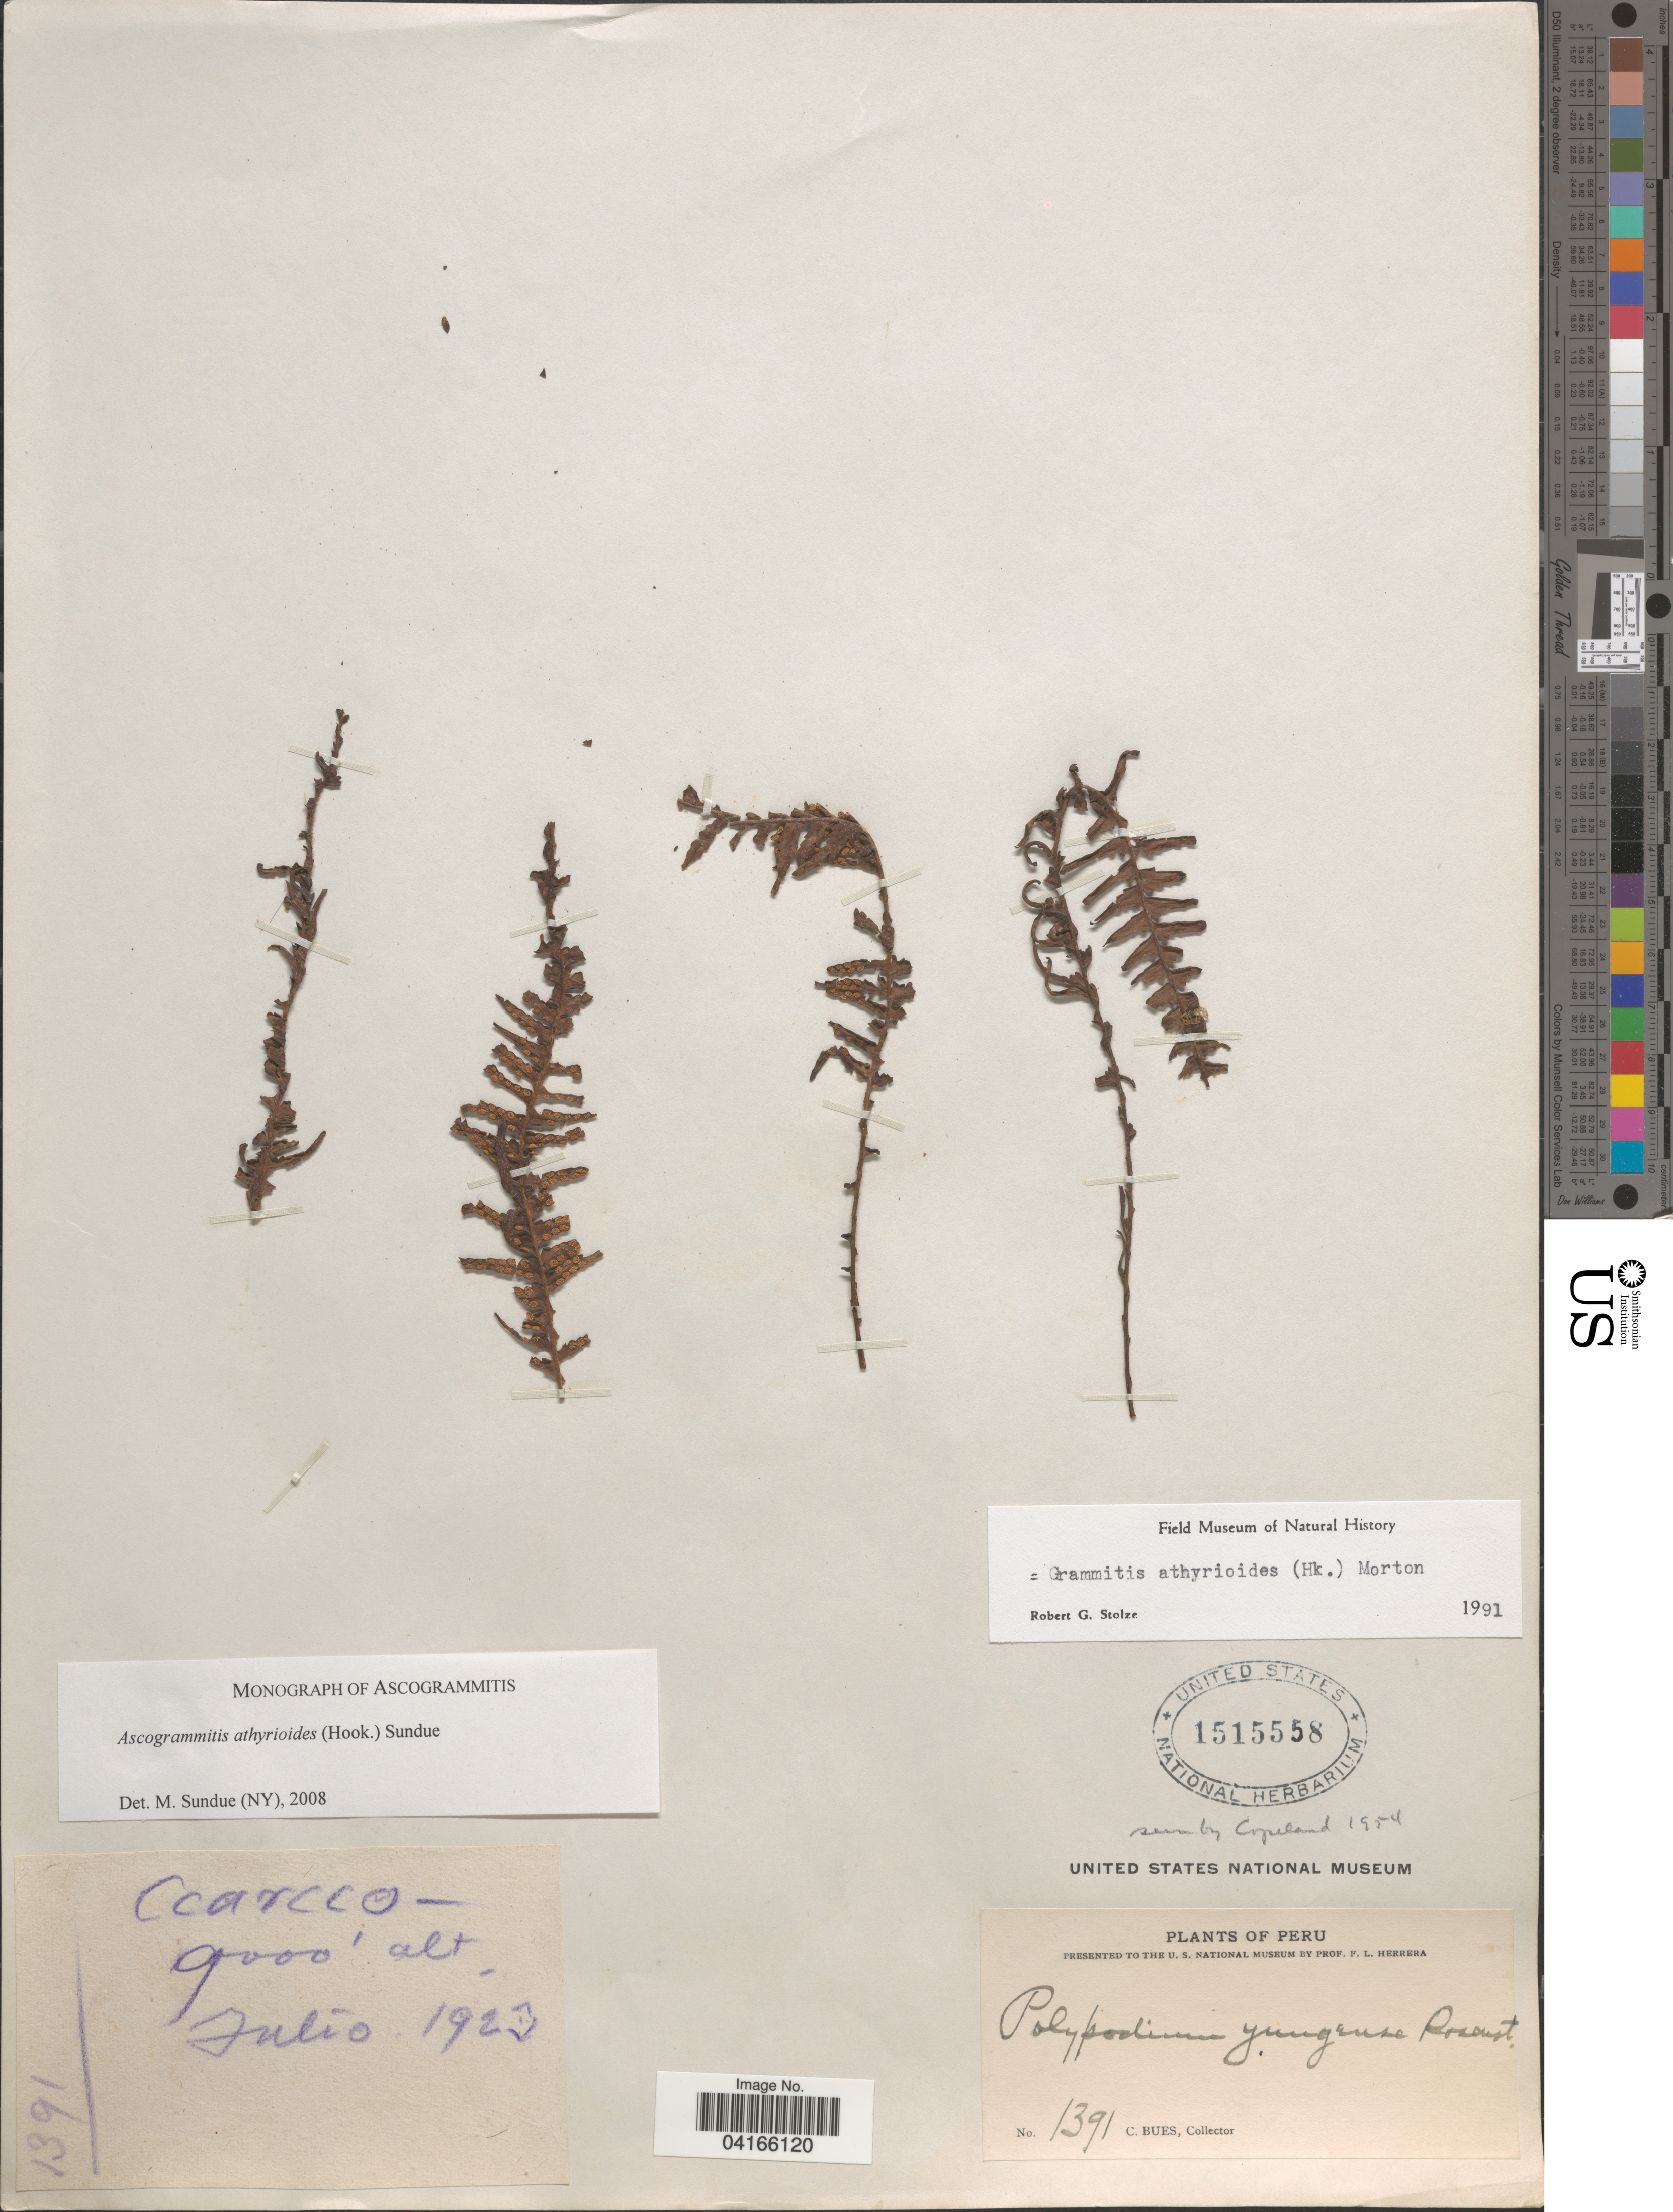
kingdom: Plantae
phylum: Tracheophyta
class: Polypodiopsida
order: Polypodiales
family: Polypodiaceae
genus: Ascogrammitis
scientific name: Ascogrammitis athyrioides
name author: (Hook.) Sundue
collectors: C. Bues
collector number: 1391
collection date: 1923-07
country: Peru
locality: Ccarcco.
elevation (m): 2743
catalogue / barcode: US 1515558